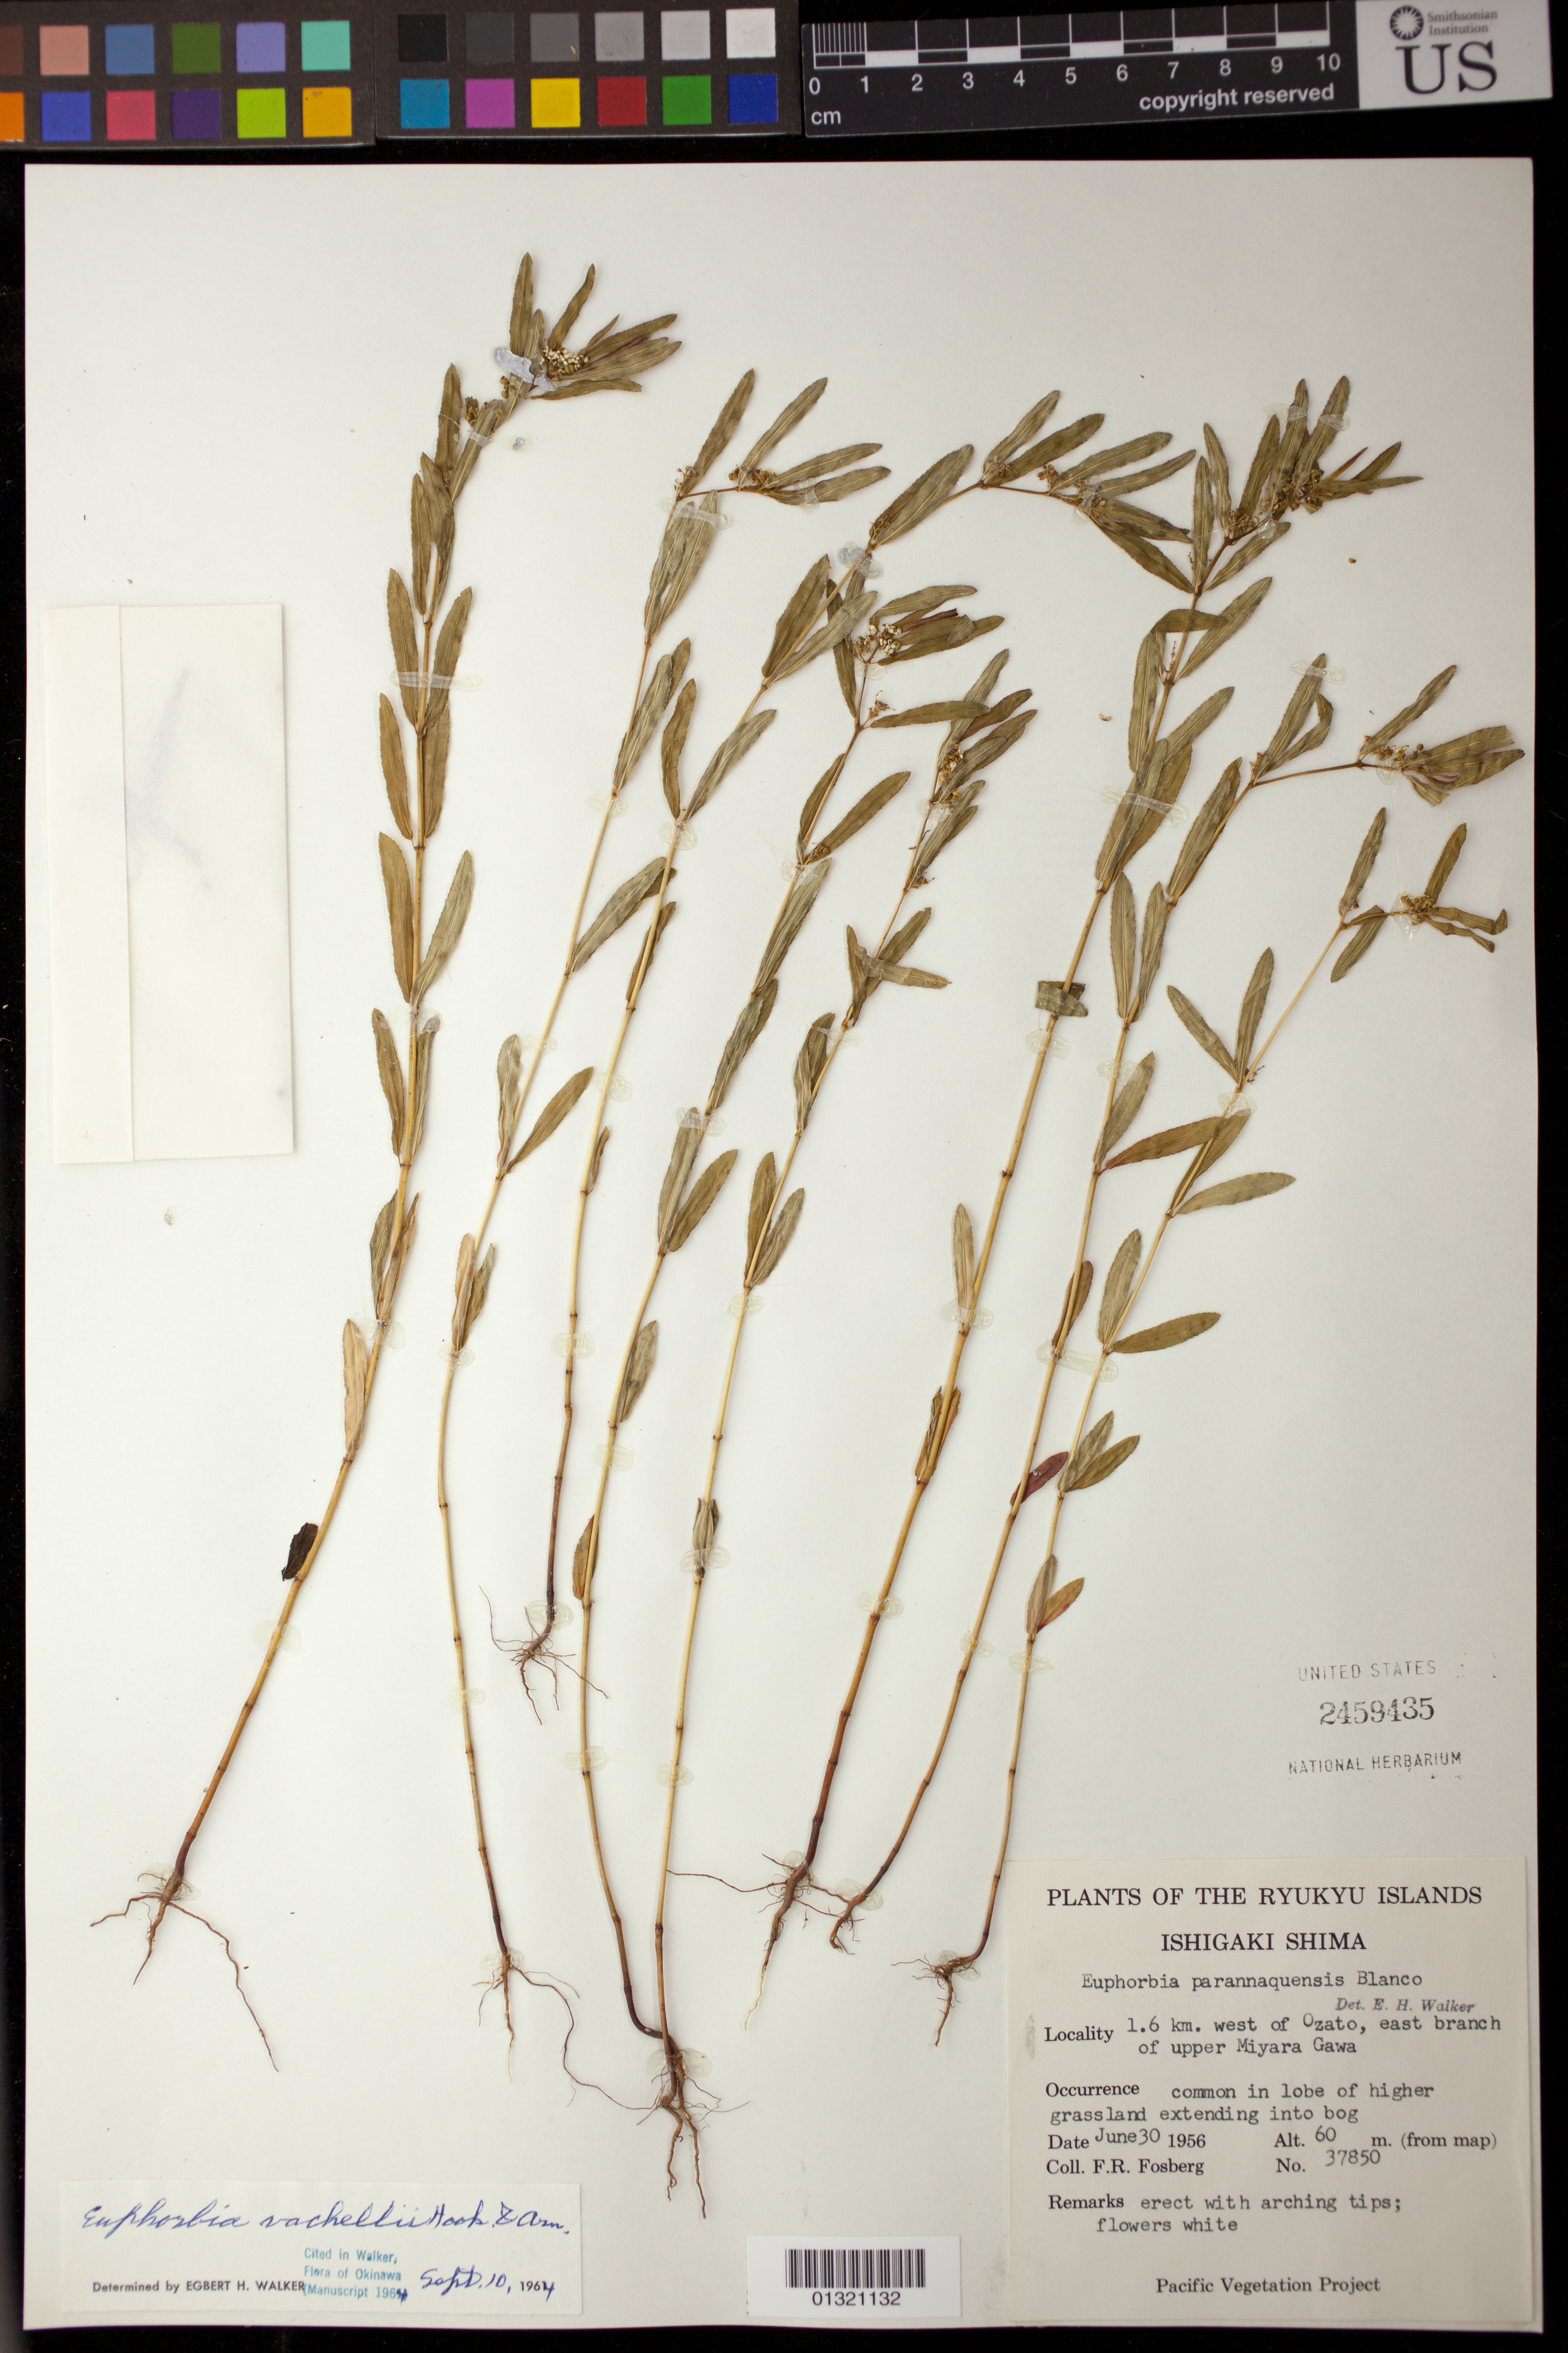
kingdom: Plantae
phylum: Tracheophyta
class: Magnoliopsida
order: Malpighiales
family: Euphorbiaceae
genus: Euphorbia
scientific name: Euphorbia bifida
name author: Hook. & Arn.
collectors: F. R. Fosberg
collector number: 37850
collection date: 1956-06-30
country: Japan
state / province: Okinawa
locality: Ryukyu Islands, 1.6 km. west of Ozato, east branch of upper Miyara Gawa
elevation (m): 60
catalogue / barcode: US 2459435